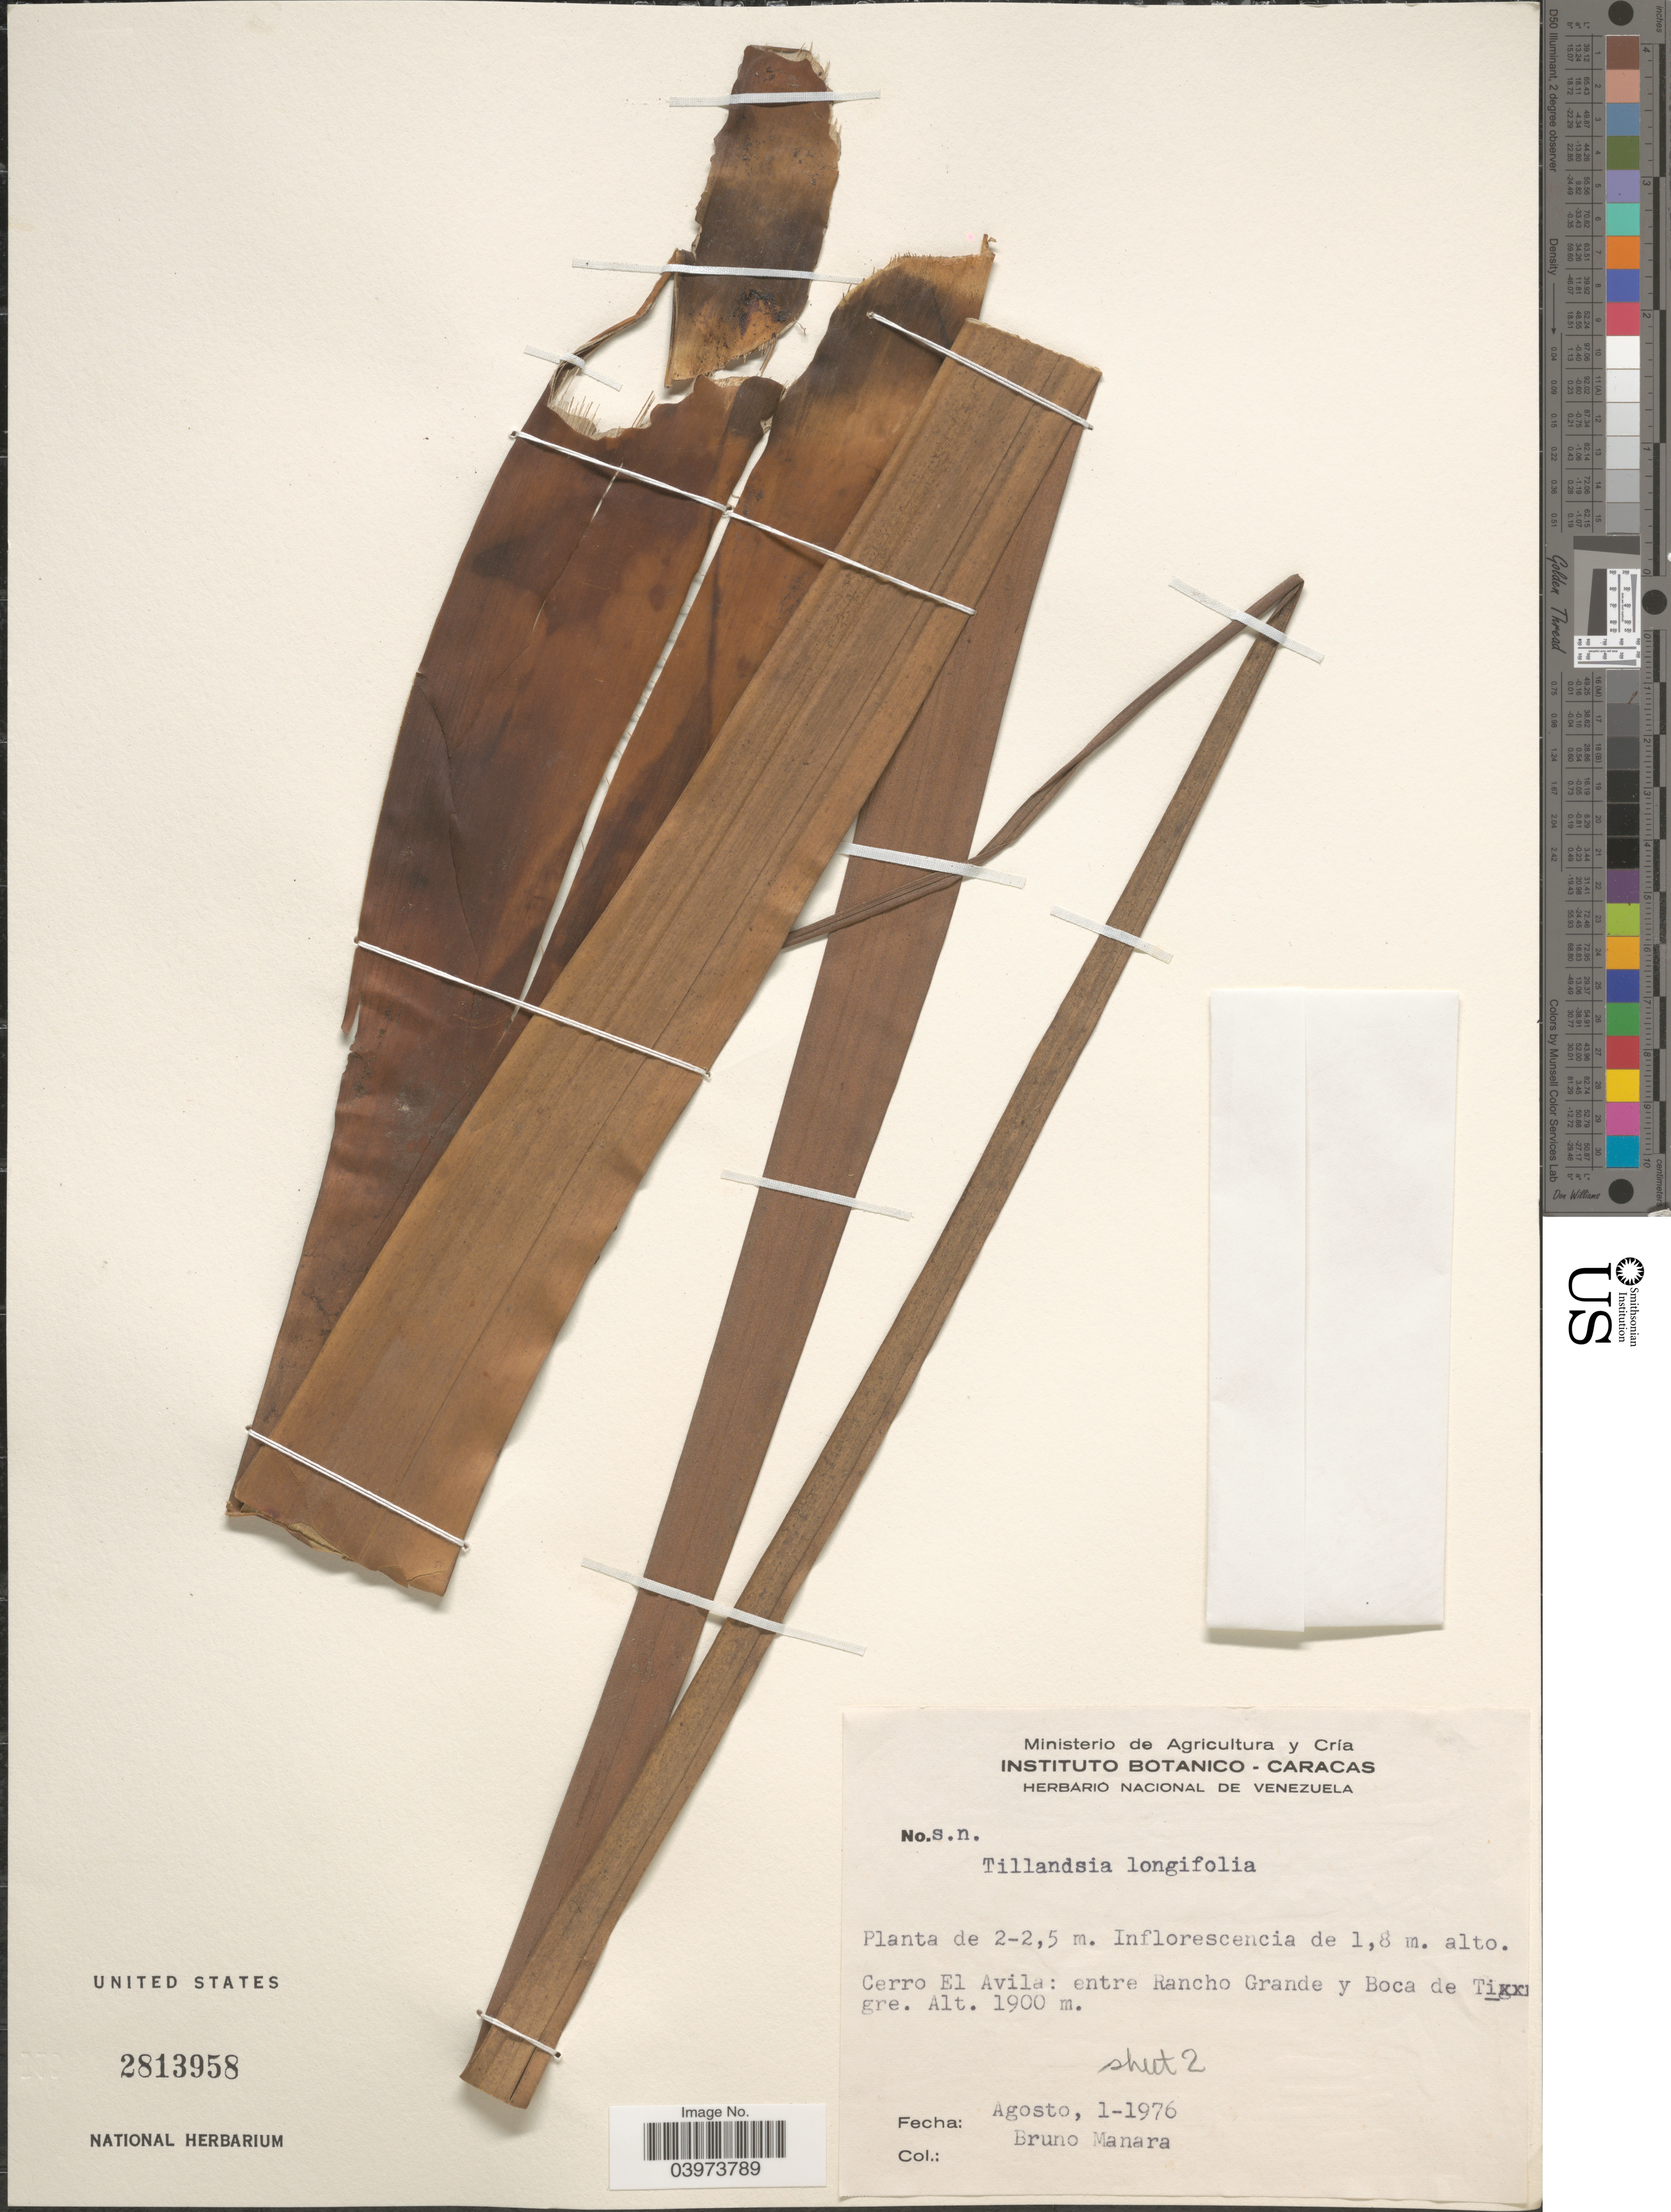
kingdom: Plantae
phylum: Tracheophyta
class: Liliopsida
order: Poales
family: Bromeliaceae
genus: Tillandsia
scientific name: Tillandsia longifolia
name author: Baker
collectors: B. Manara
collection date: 1976-08-01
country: Venezuela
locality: Cerro El Avila: entre Rancho Grande y Boca de Tigre.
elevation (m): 1900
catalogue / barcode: US 2813958